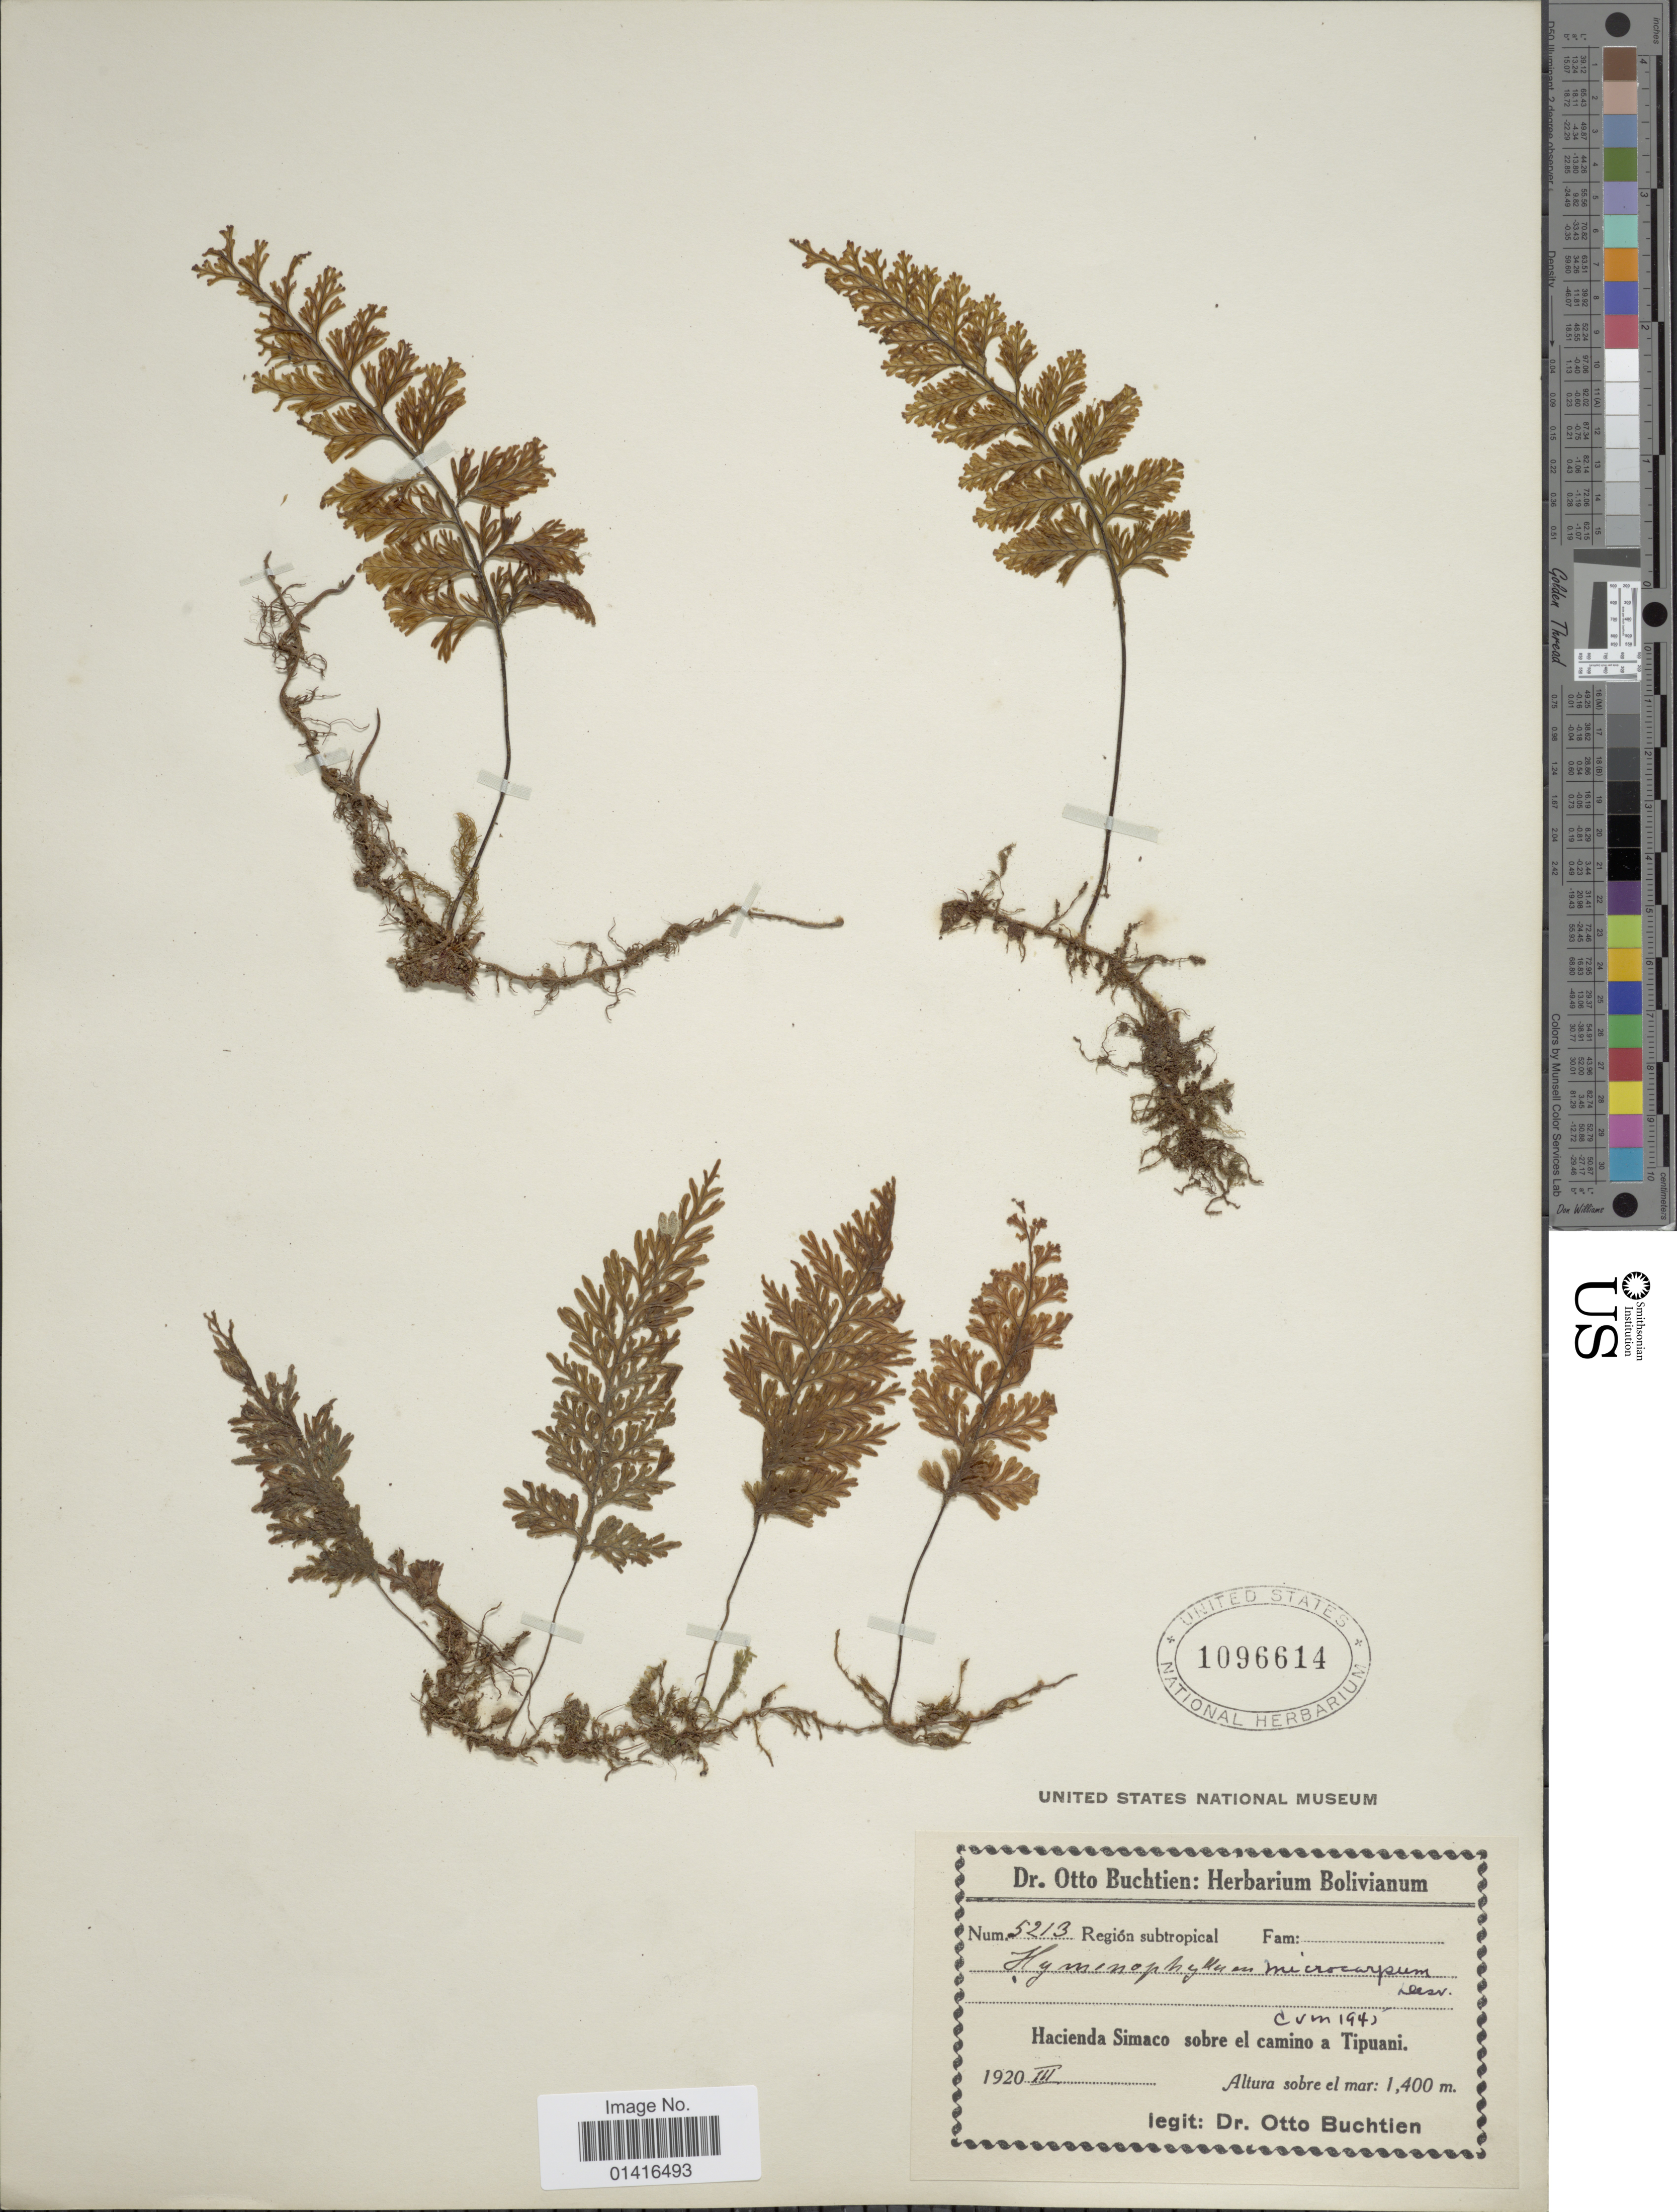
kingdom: Plantae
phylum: Tracheophyta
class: Polypodiopsida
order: Hymenophyllales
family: Hymenophyllaceae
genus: Hymenophyllum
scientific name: Hymenophyllum microcarpum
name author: (Desv.) Lellinger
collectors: O. Buchtien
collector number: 5213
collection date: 1920-02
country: Bolivia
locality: Hacienda Simaco sobre el camino Tipuani.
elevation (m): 1400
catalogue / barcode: US 1096614